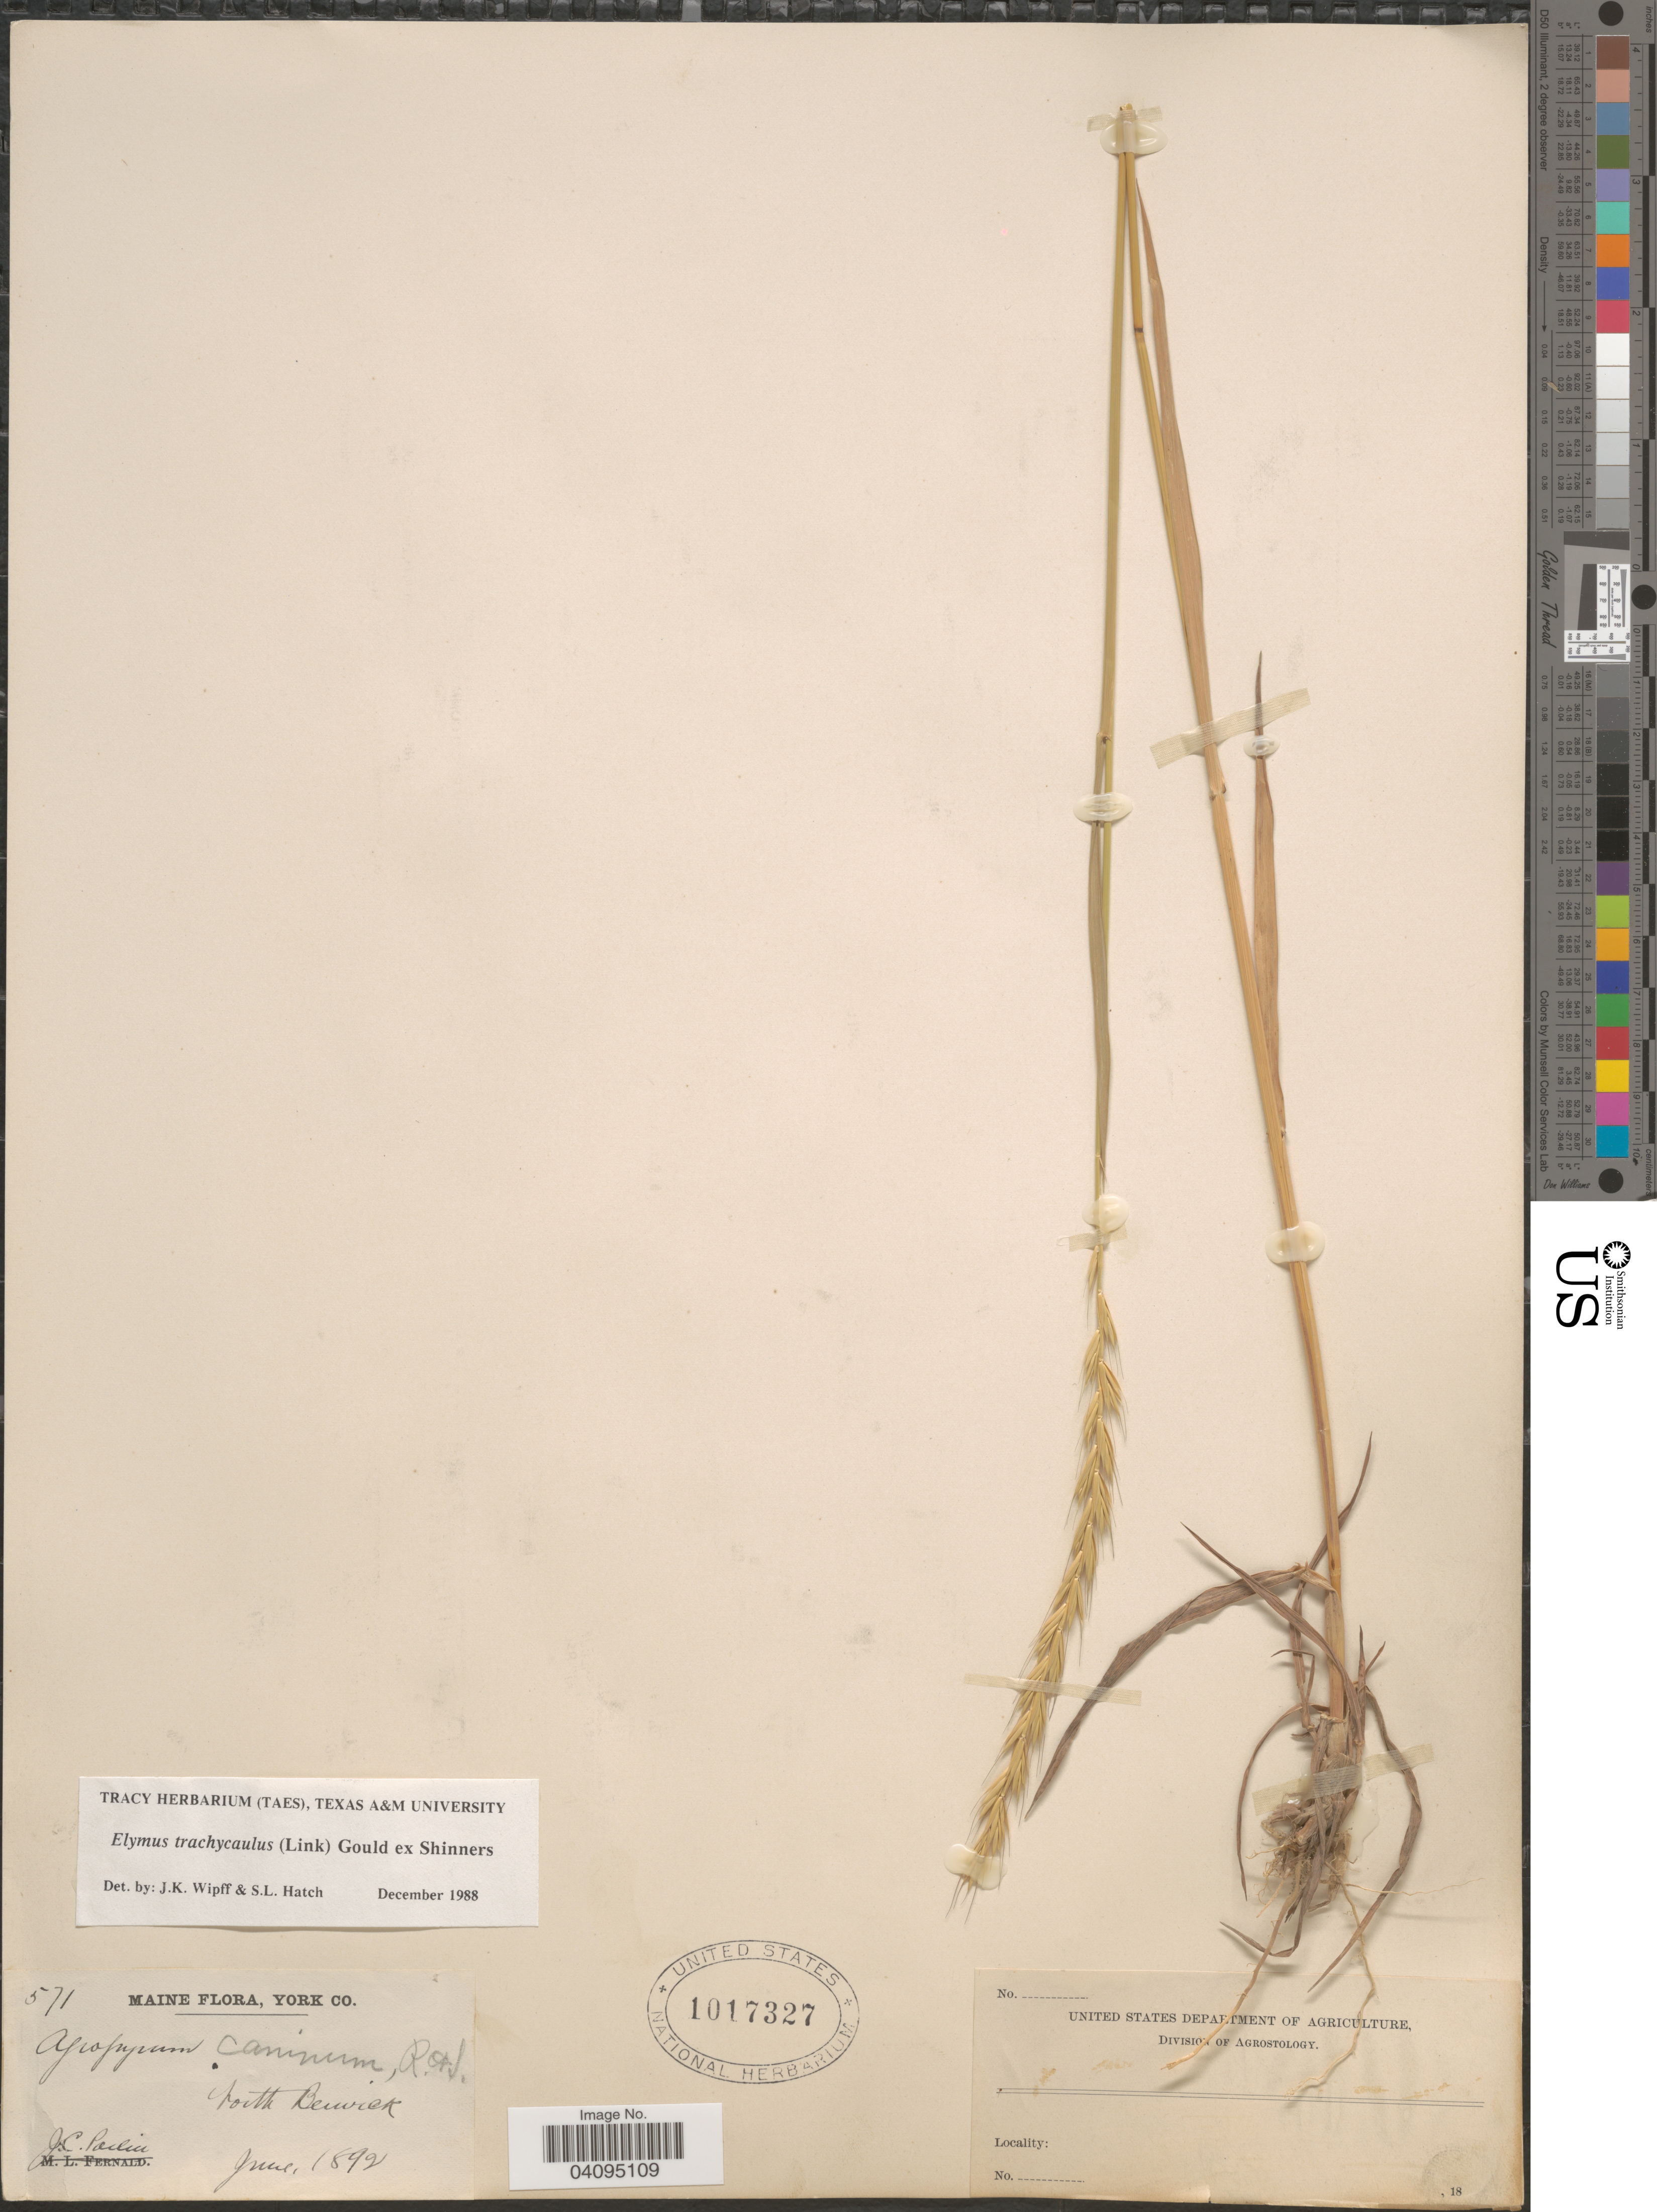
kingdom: Plantae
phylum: Tracheophyta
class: Liliopsida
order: Poales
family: Poaceae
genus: Elymus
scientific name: Elymus trachycaulus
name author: (Link) Gould ex Shinners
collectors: J. Parlin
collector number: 571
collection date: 1892-06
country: United States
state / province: Maine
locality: York Co. North Berwick.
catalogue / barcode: US 1017327